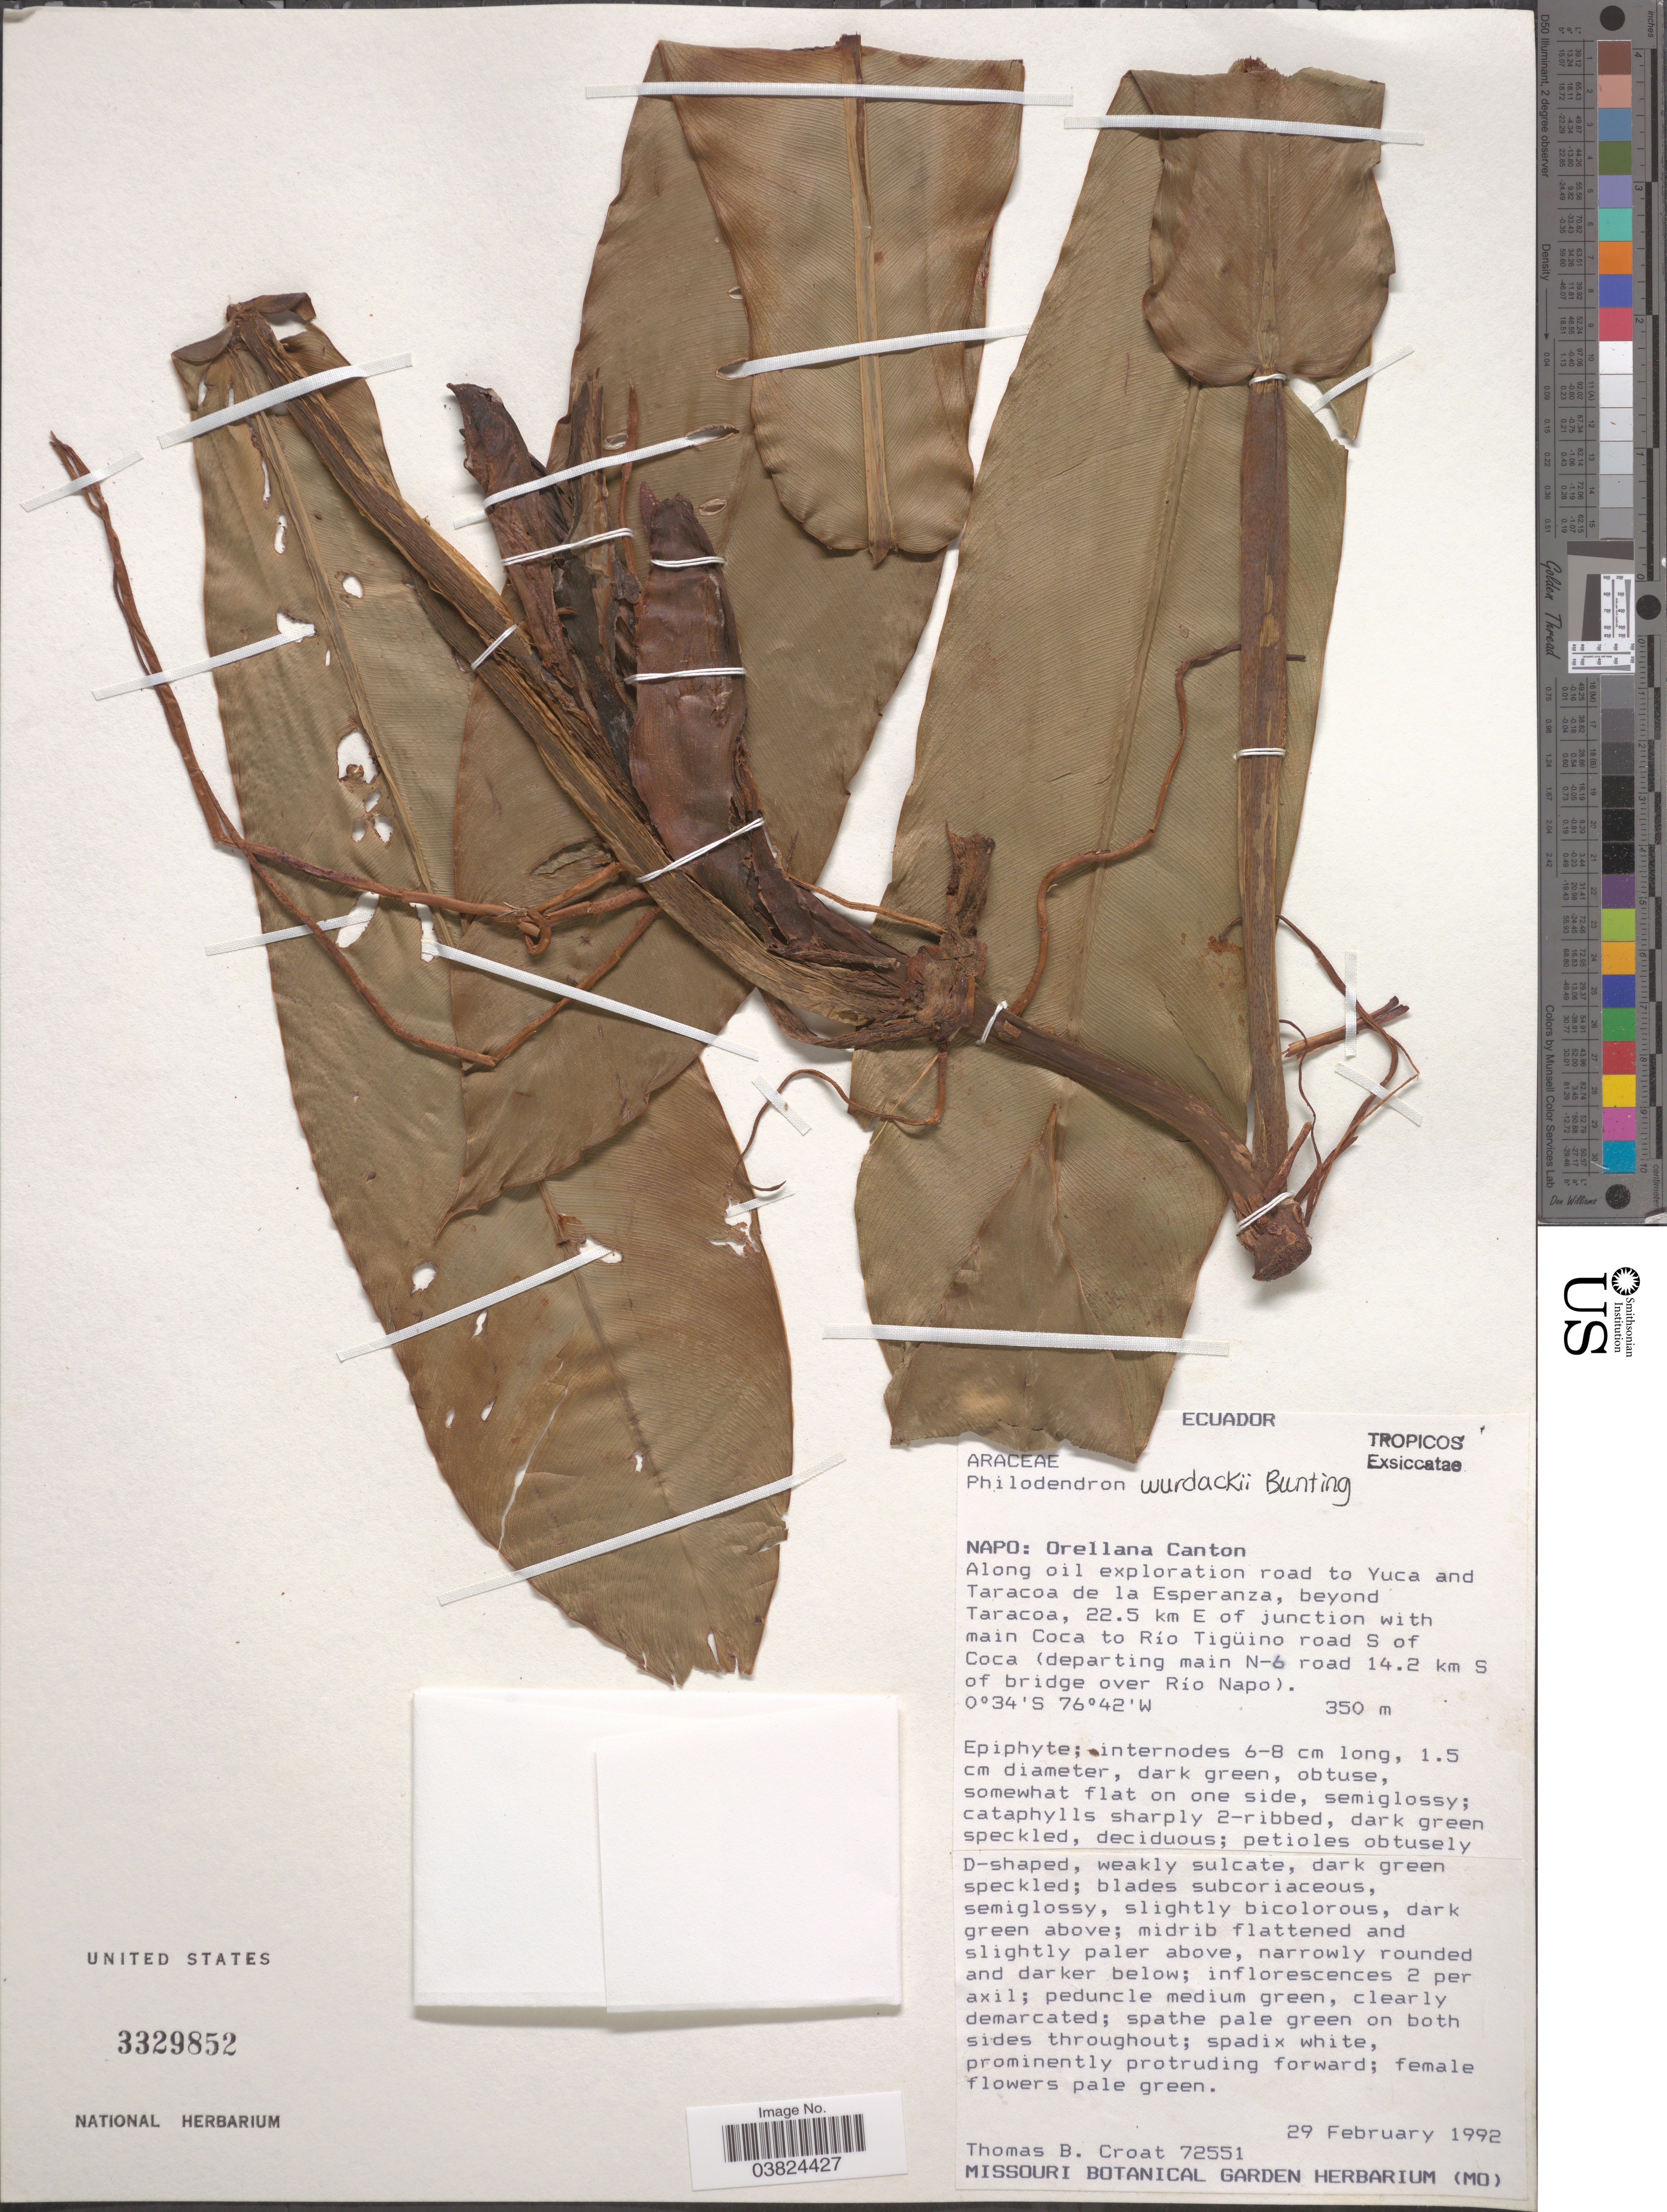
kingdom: Plantae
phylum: Tracheophyta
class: Liliopsida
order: Alismatales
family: Araceae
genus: Philodendron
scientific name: Philodendron wurdackii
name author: G.S. Bunting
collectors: T. B. Croat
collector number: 72551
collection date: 1992-02-29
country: Ecuador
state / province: Napo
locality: Orellana Canton. Along oil exploration road to Yuca and Taracoa de la Esperanza, beyond Taracoa, 22.5 km E of junction with main Coca to Río Tigüino road S of Coca (departing main N-6 road 14.2 km S of bridge over Río Napo).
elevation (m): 350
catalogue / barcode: US 3329852